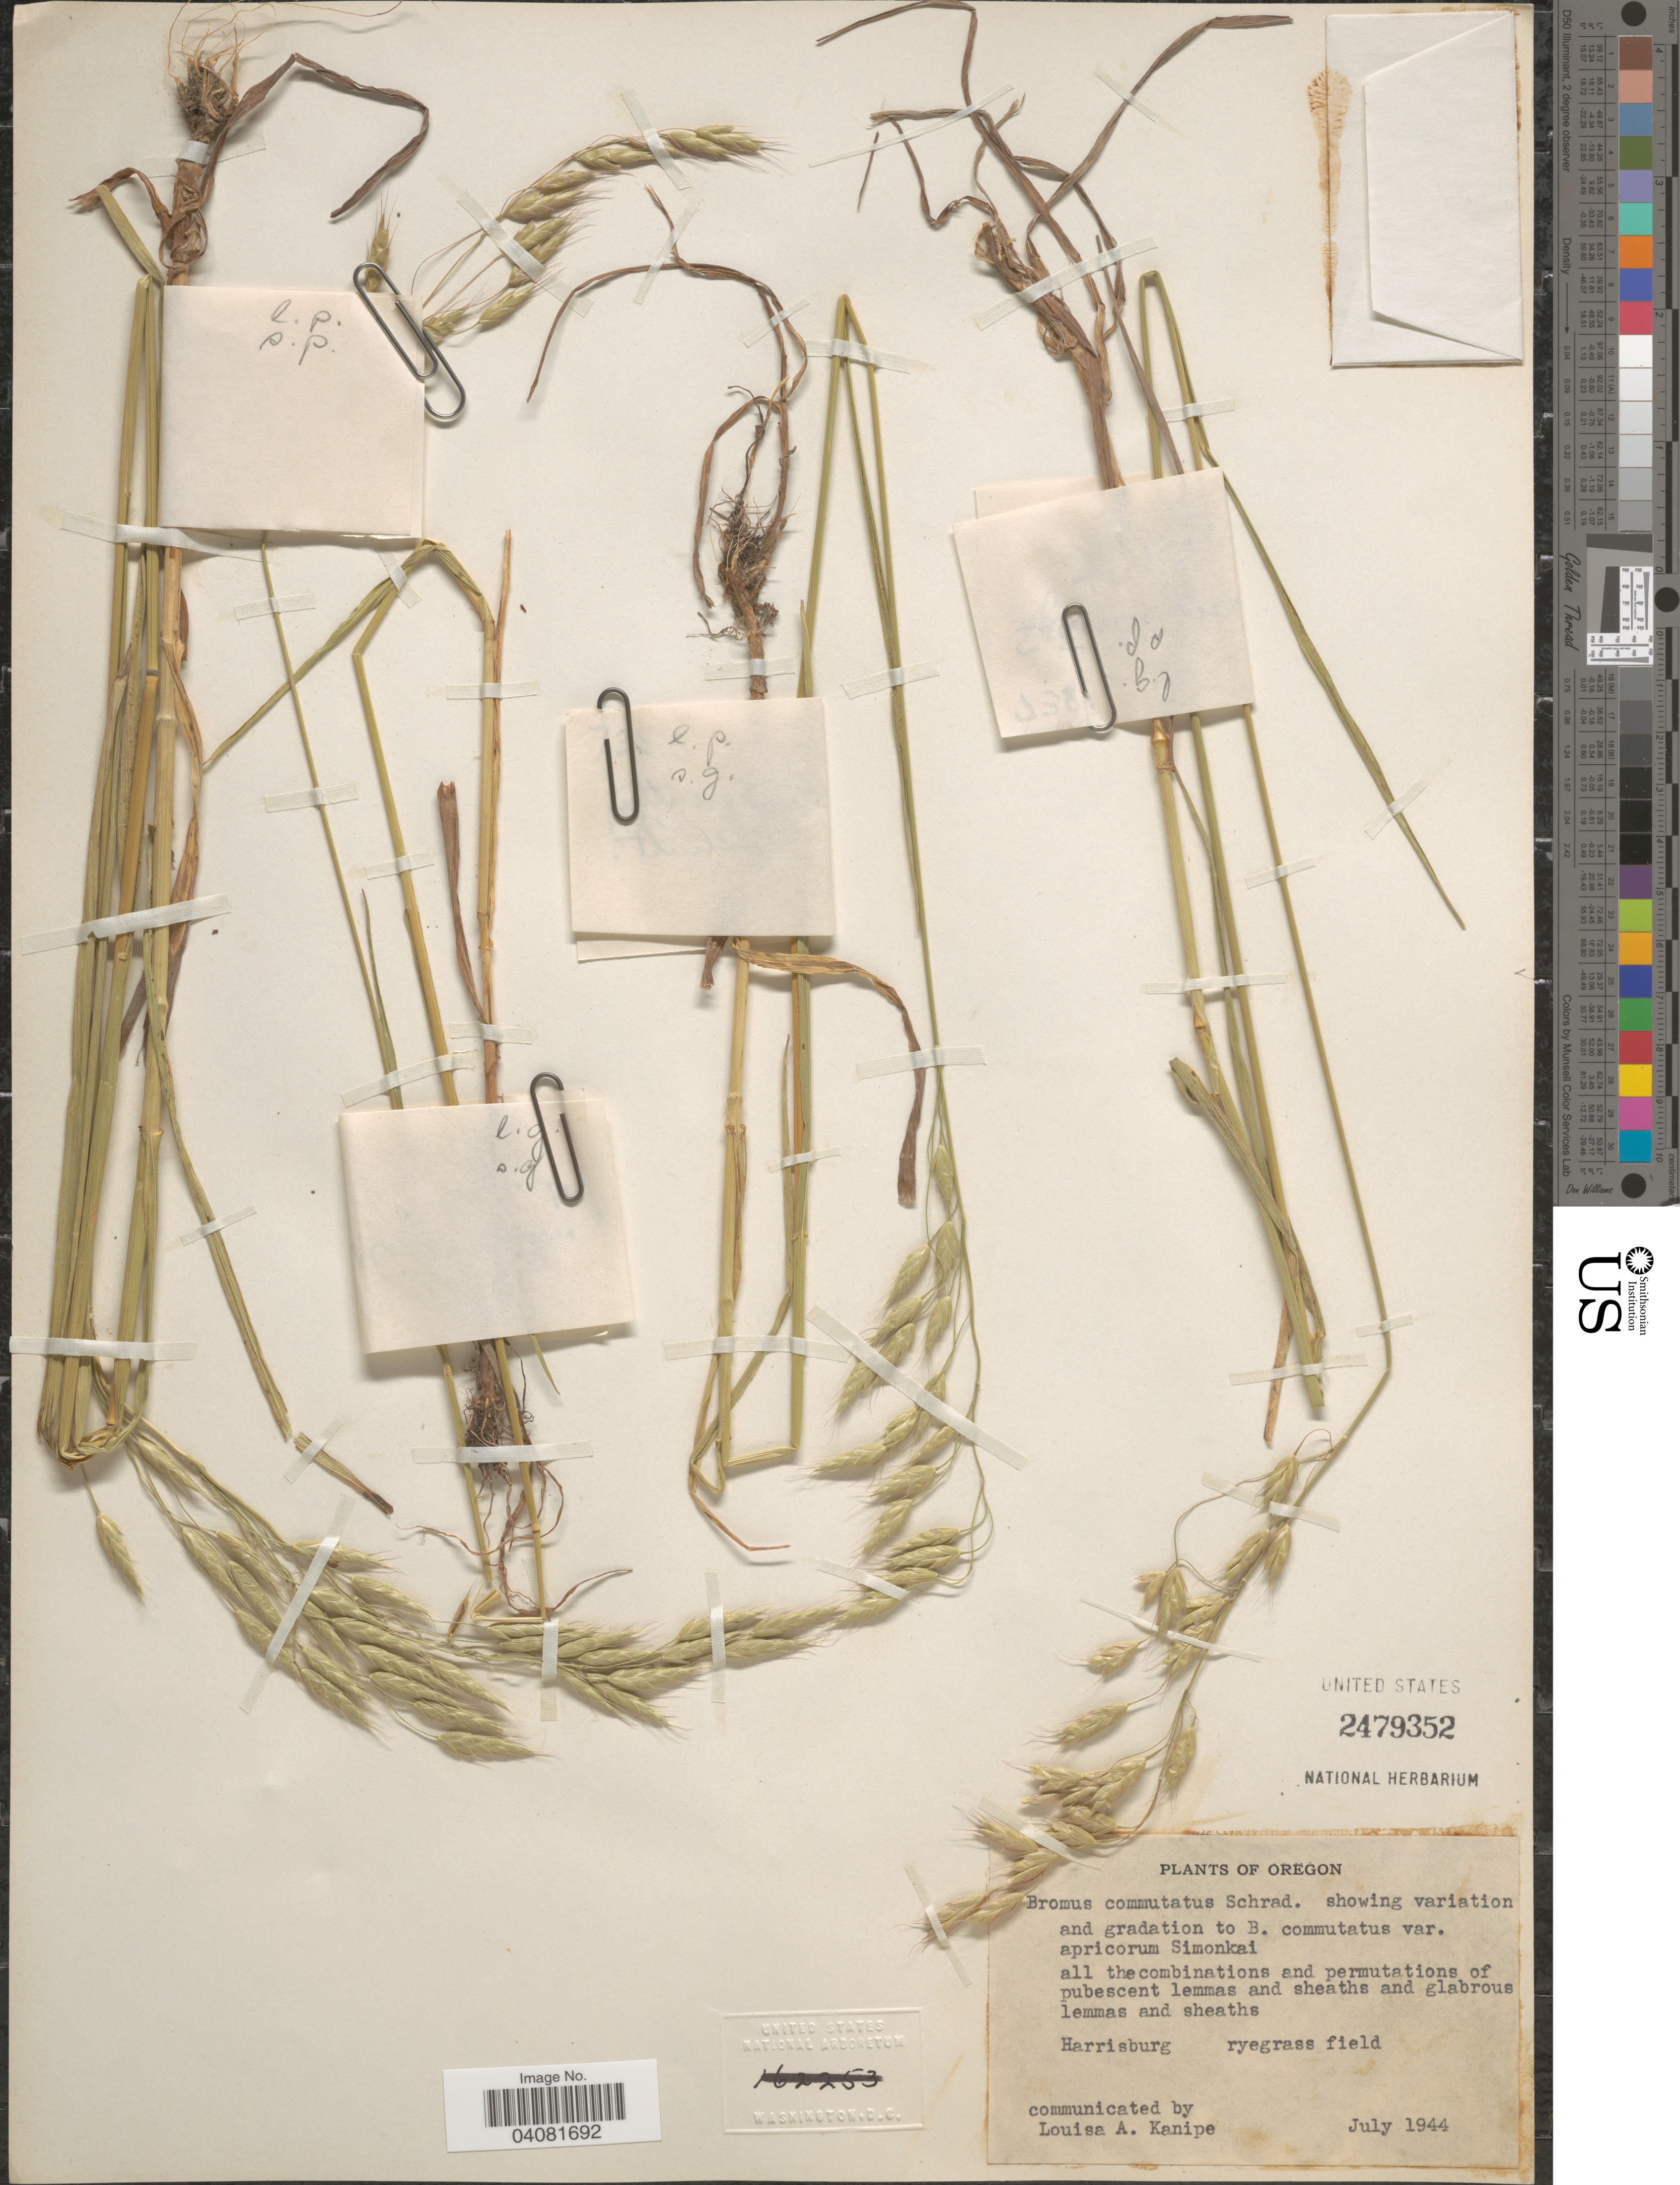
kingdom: Plantae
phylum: Tracheophyta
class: Liliopsida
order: Poales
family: Poaceae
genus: Bromus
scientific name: Bromus commutatus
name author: Schrad.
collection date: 1944-07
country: United States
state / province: Oregon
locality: Harrisburg.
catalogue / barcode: US 2479352